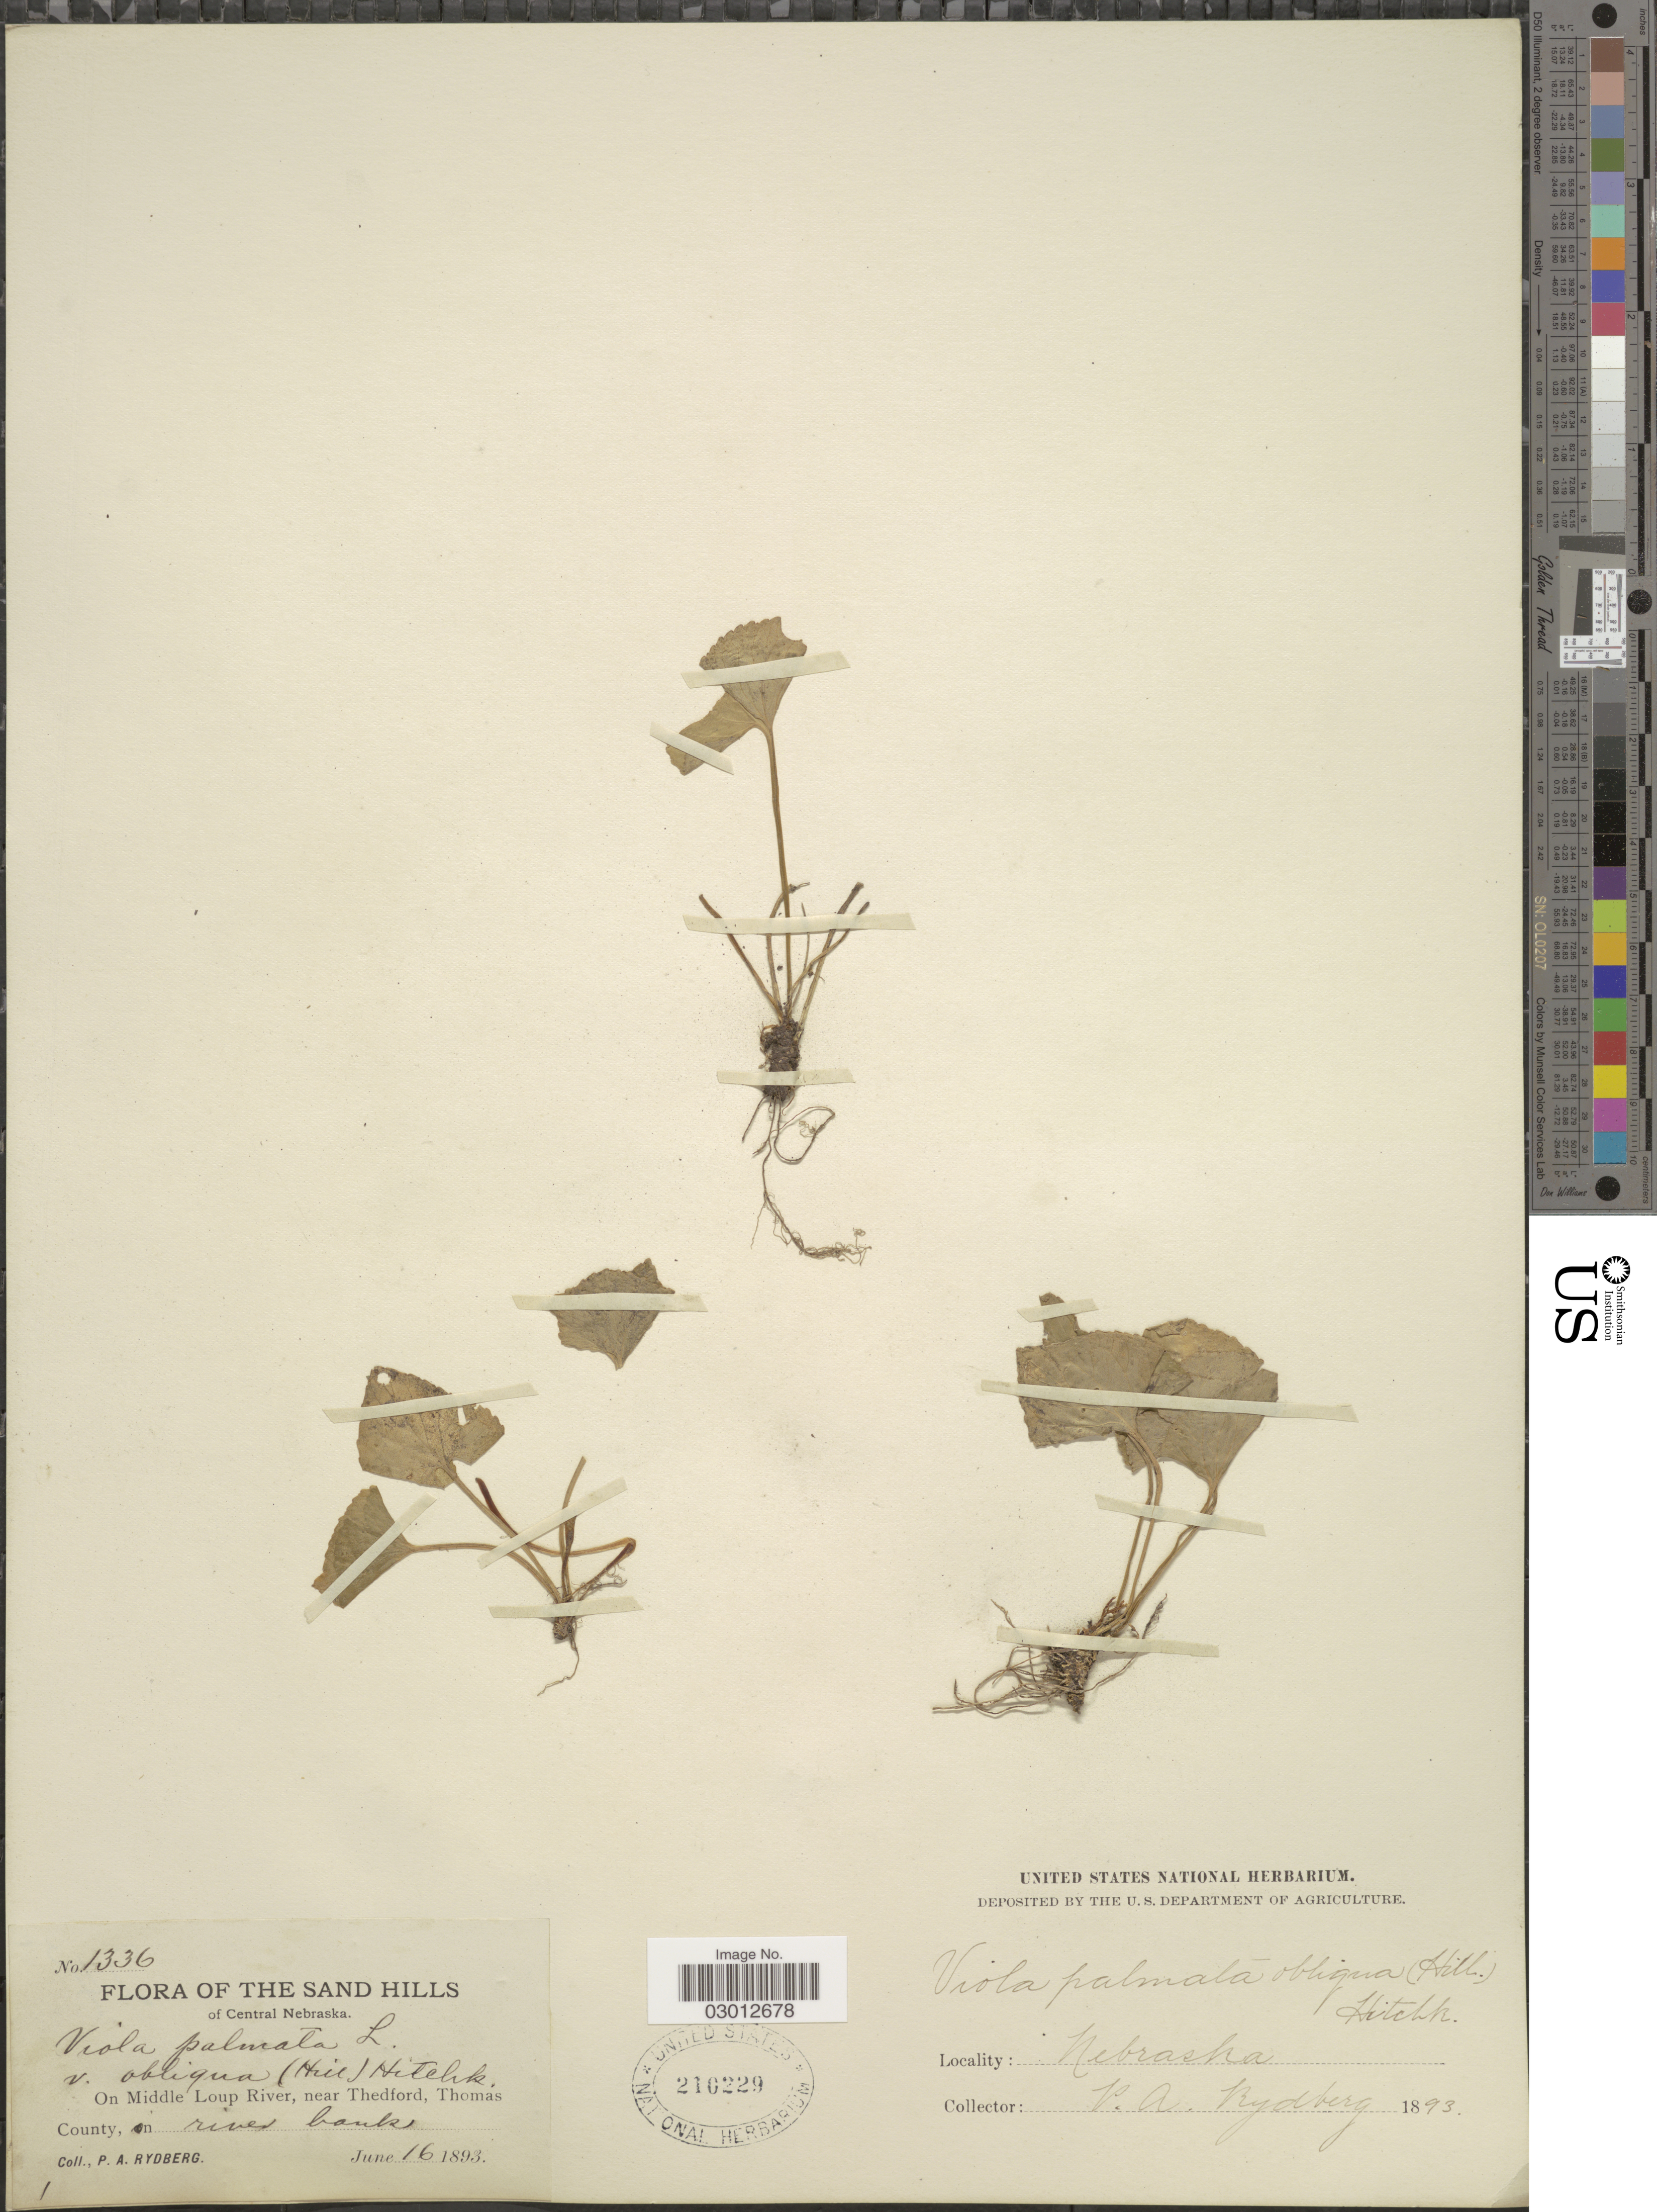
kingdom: Plantae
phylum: Tracheophyta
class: Magnoliopsida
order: Malpighiales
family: Violaceae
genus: Viola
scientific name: Viola papilionacea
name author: Pursh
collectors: P. A. Rydberg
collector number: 1336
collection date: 1893-06-16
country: United States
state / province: Nebraska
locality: The Sand Hills of Central Nebraska, On Middle Loup River, near Thedford, Thomas County, on river banks.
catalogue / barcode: US 210229